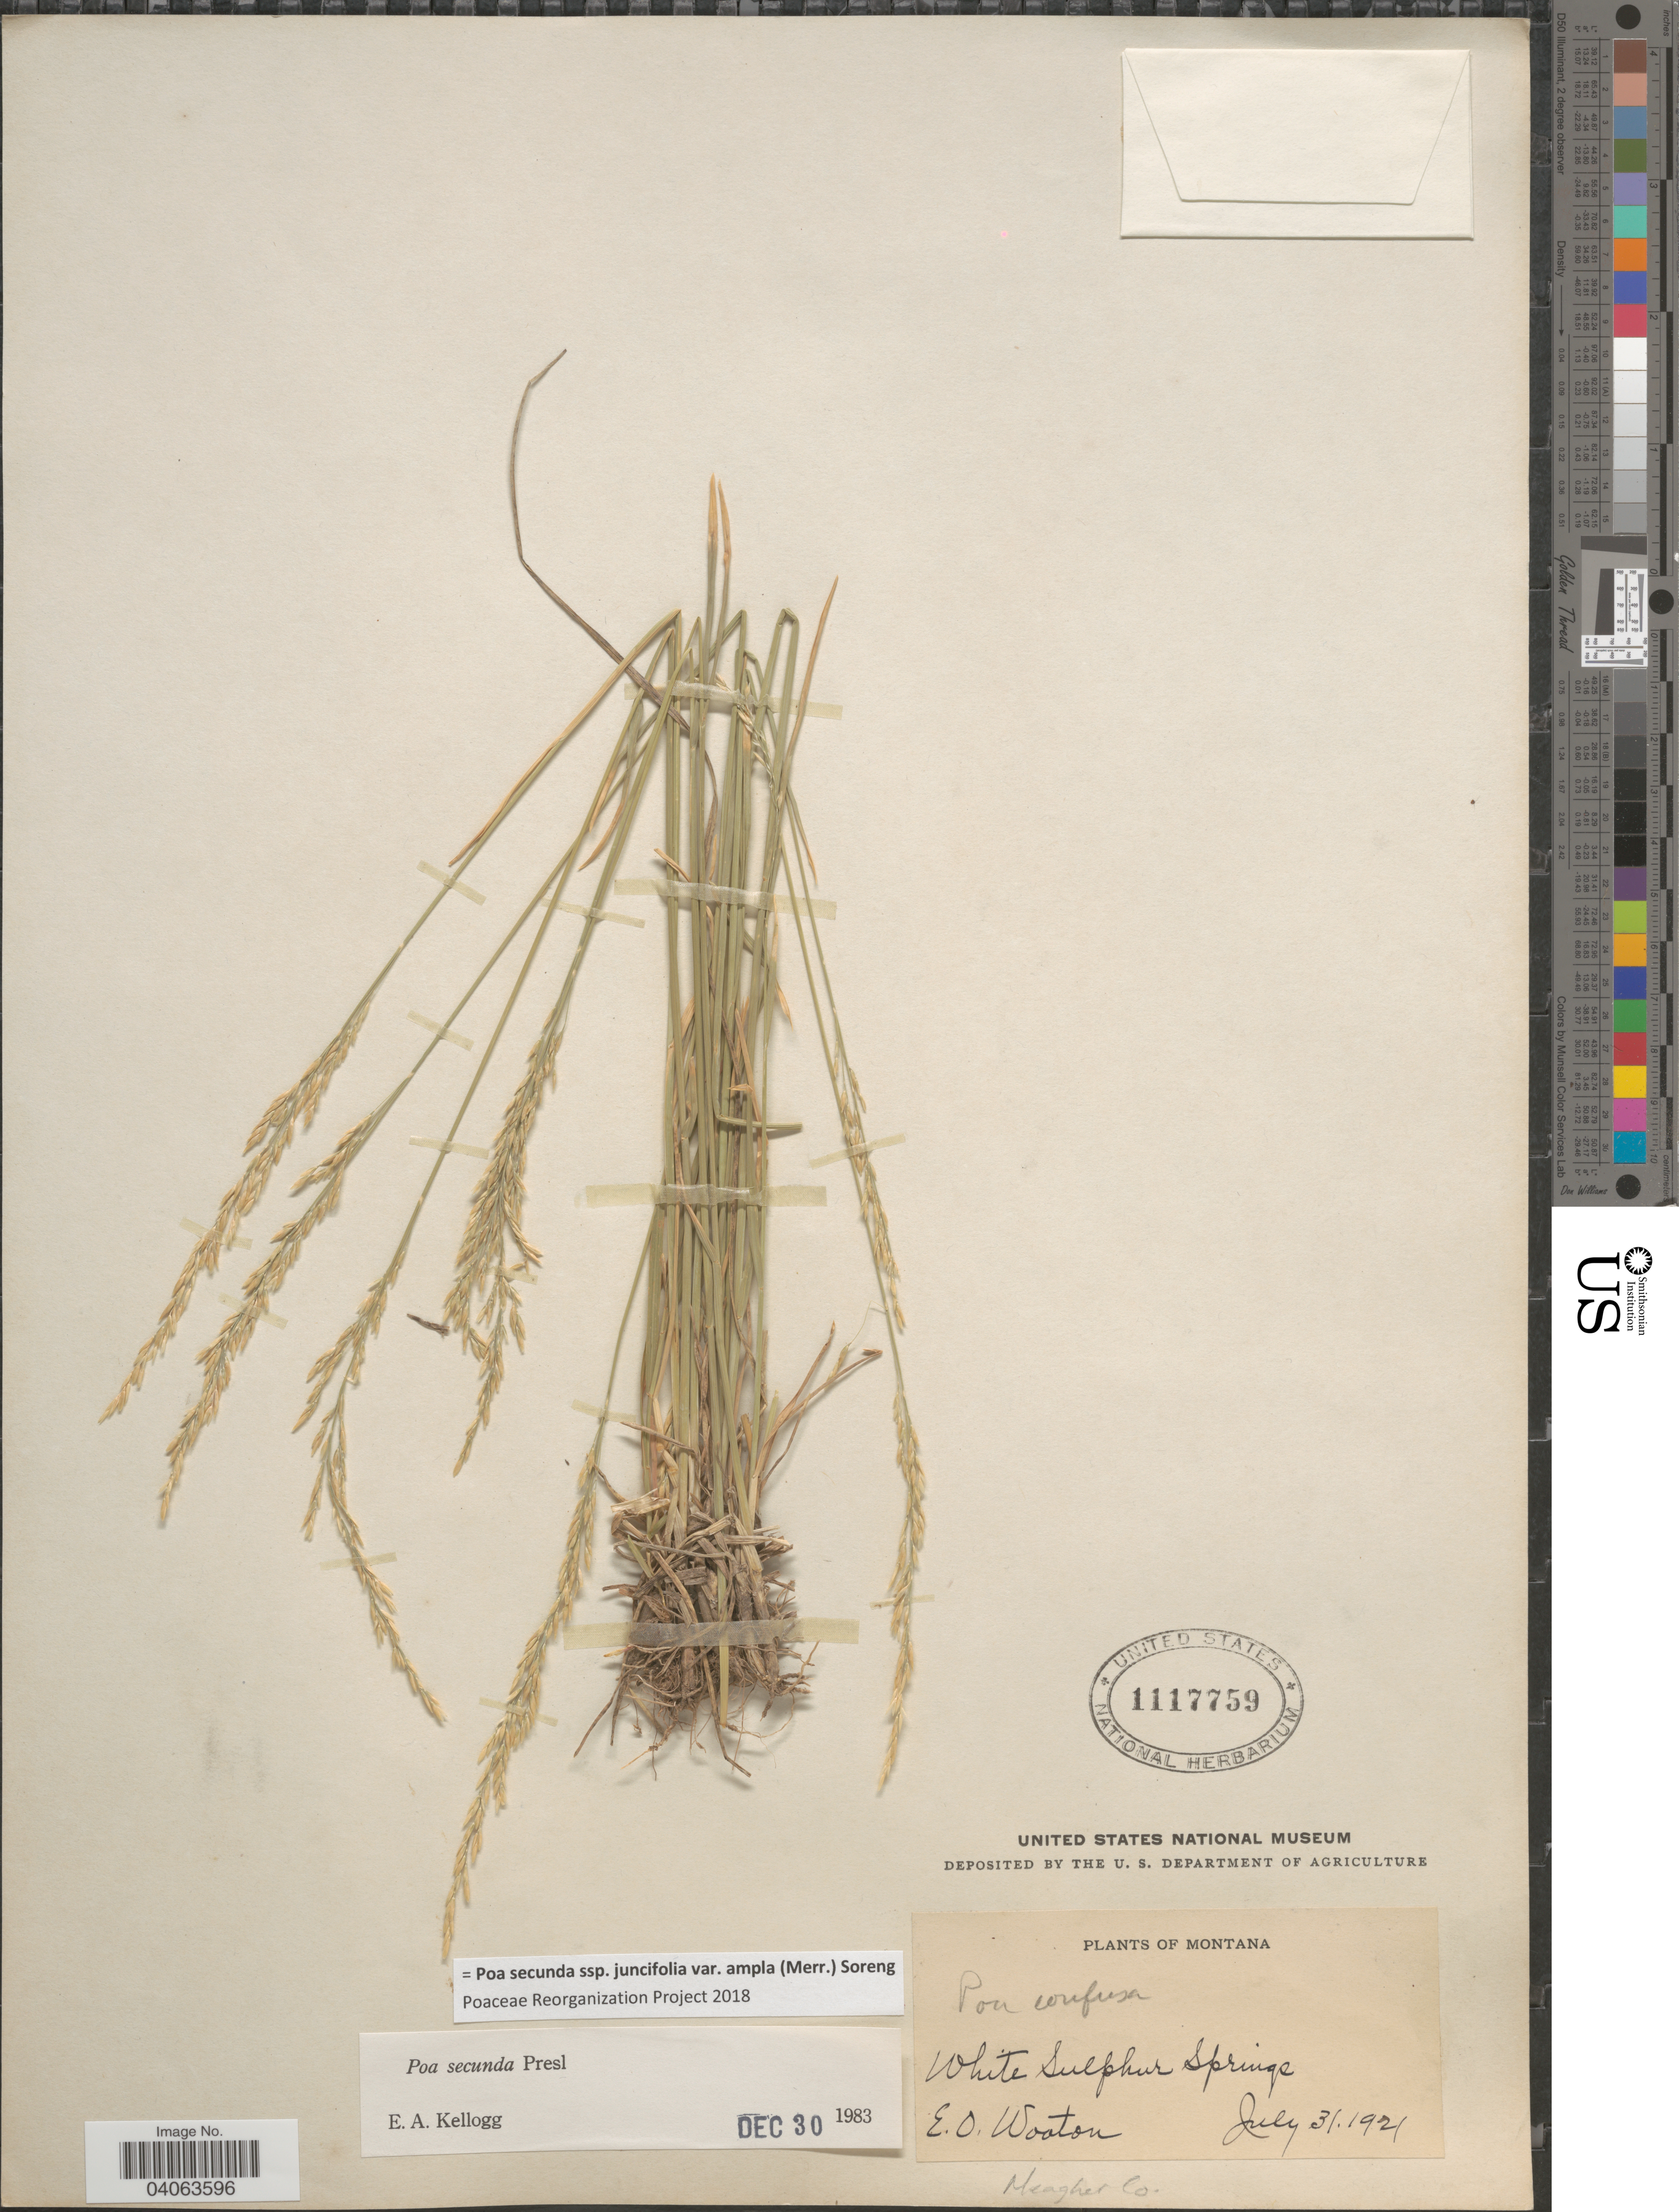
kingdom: Plantae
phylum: Tracheophyta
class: Liliopsida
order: Poales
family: Poaceae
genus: Poa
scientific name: Poa secunda subsp. juncifolia var. ampla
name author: (Merr.) Soreng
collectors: E. O. Wooton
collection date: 1921-07-31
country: United States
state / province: Montana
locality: White Sulphur Springs. Meagher Co.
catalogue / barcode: US 1117759